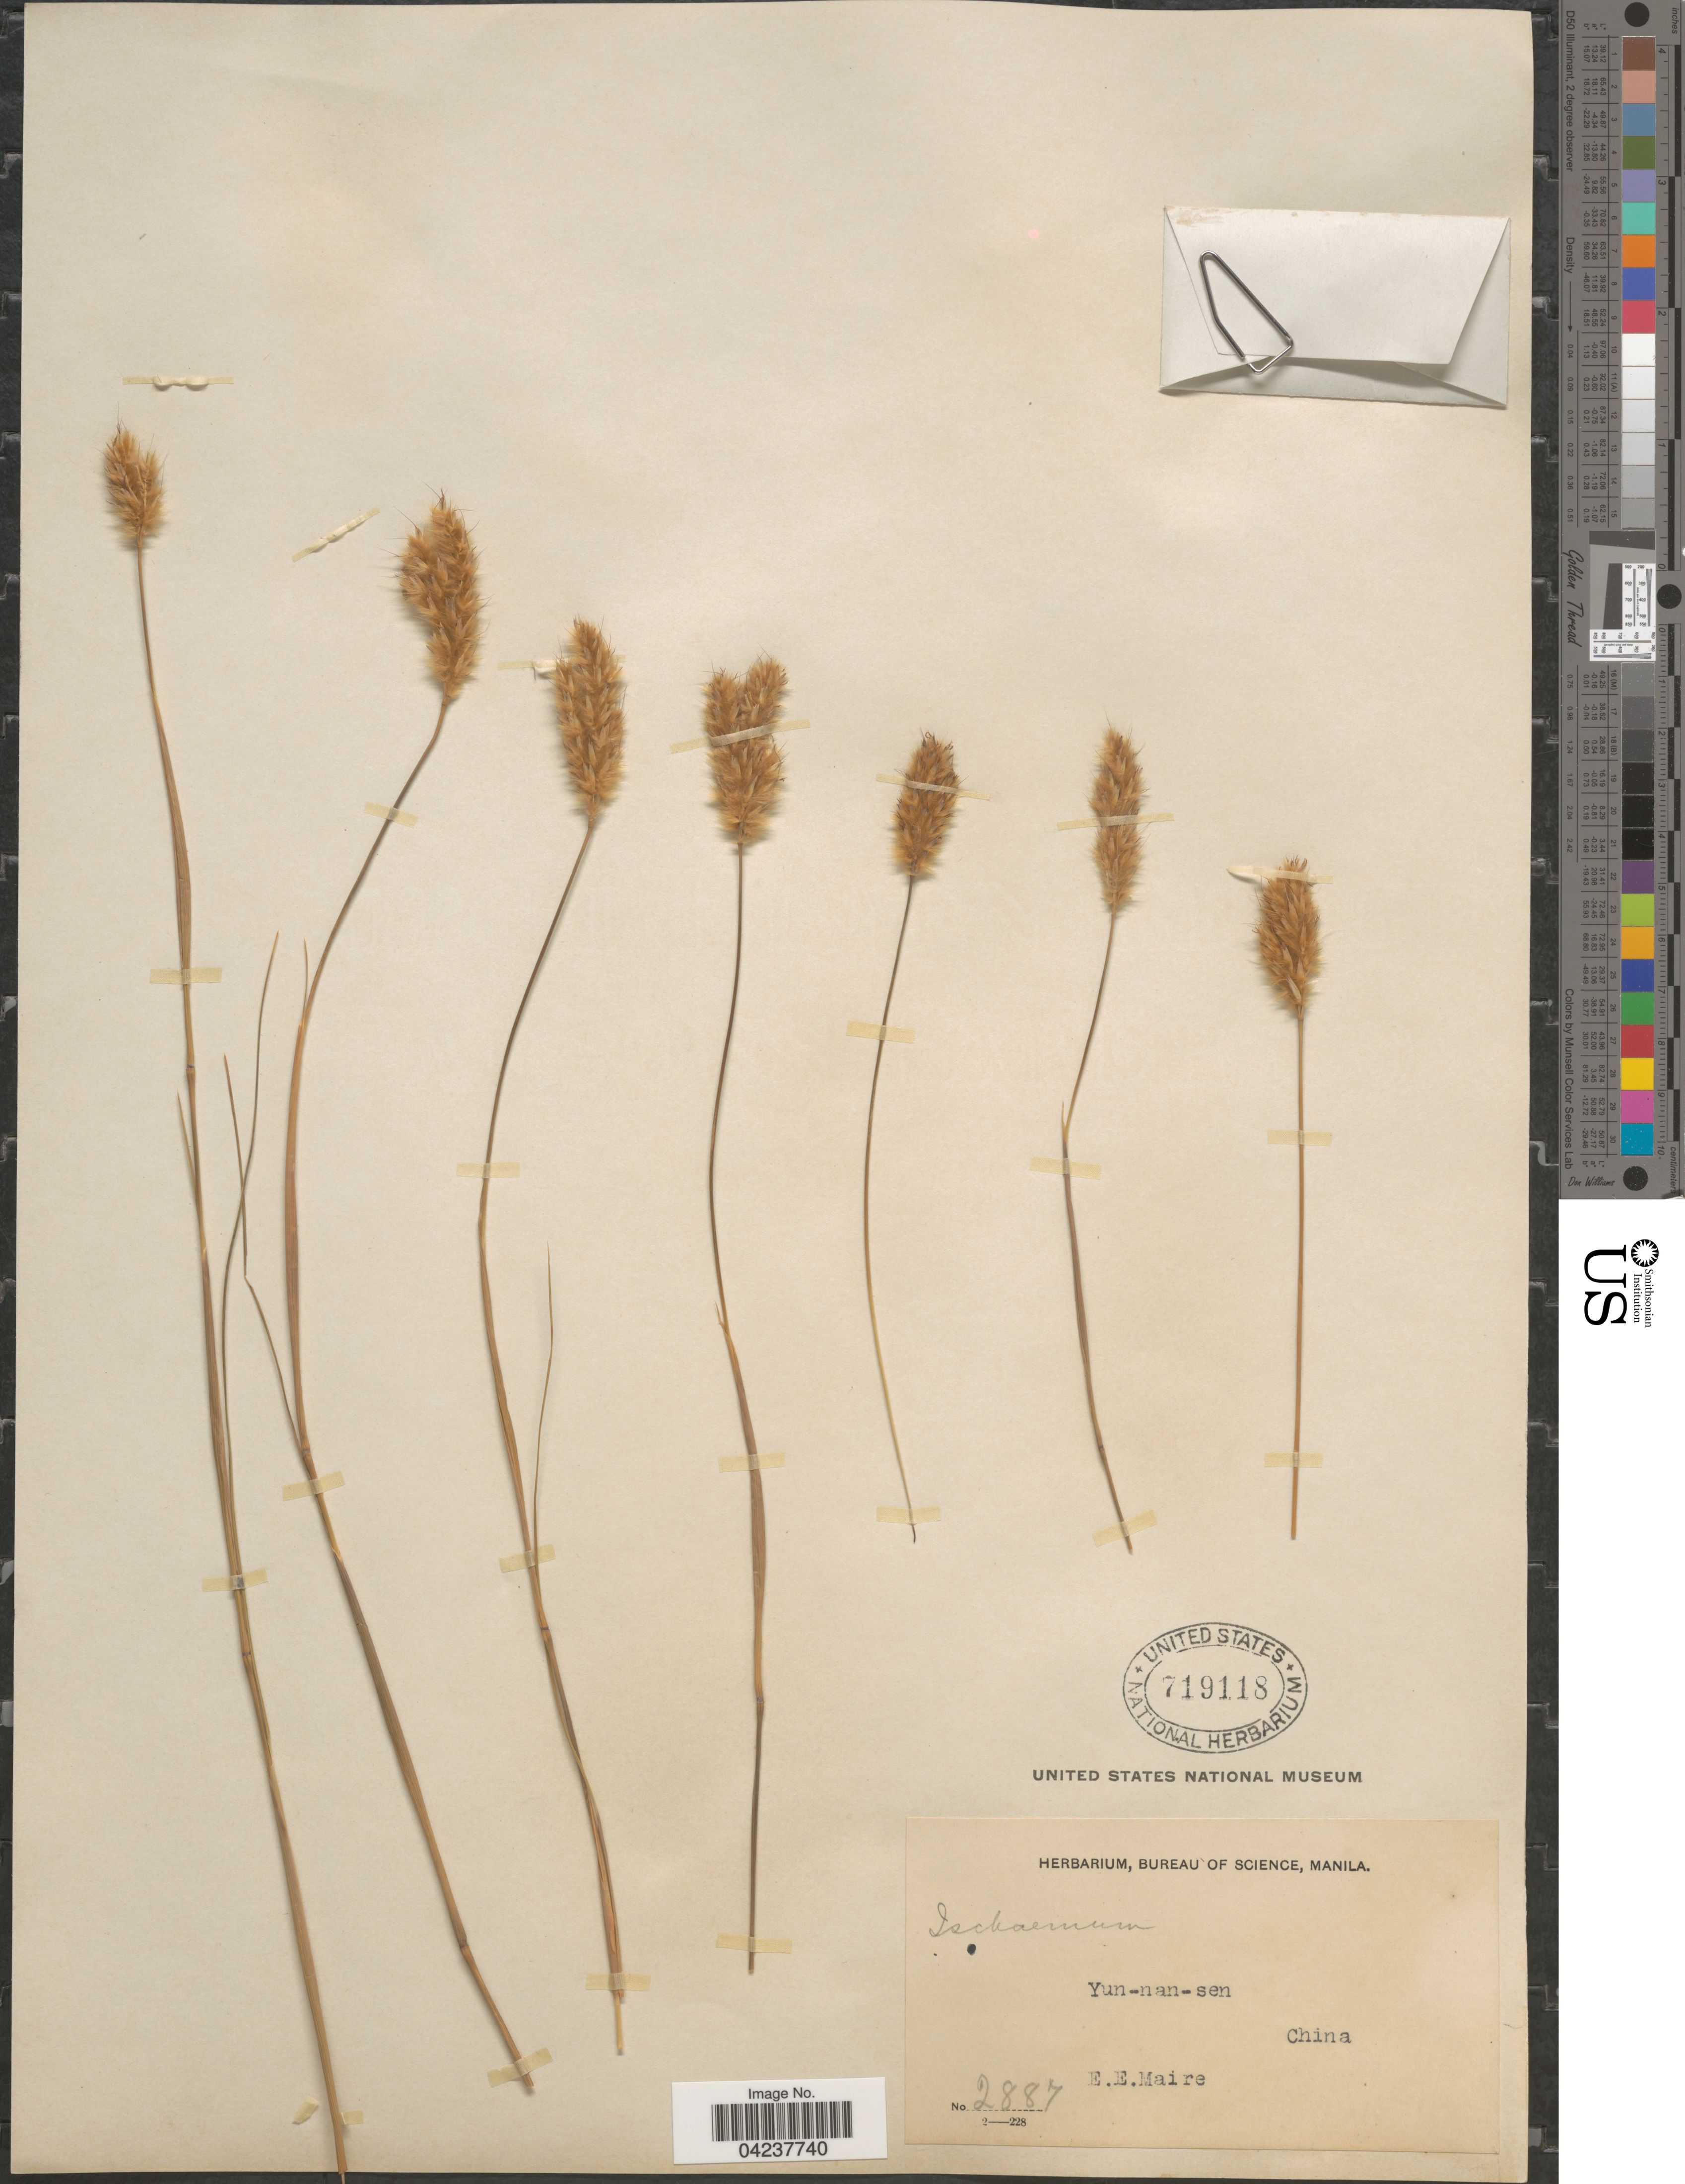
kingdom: Plantae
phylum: Tracheophyta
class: Liliopsida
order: Poales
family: Poaceae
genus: Eulaliopsis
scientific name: Eulaliopsis binata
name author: (Retz.) C. E. Hubb.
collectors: E. E. Maire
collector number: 2887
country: China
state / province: Yunnan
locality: Yun-nan-sen.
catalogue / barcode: US 719118